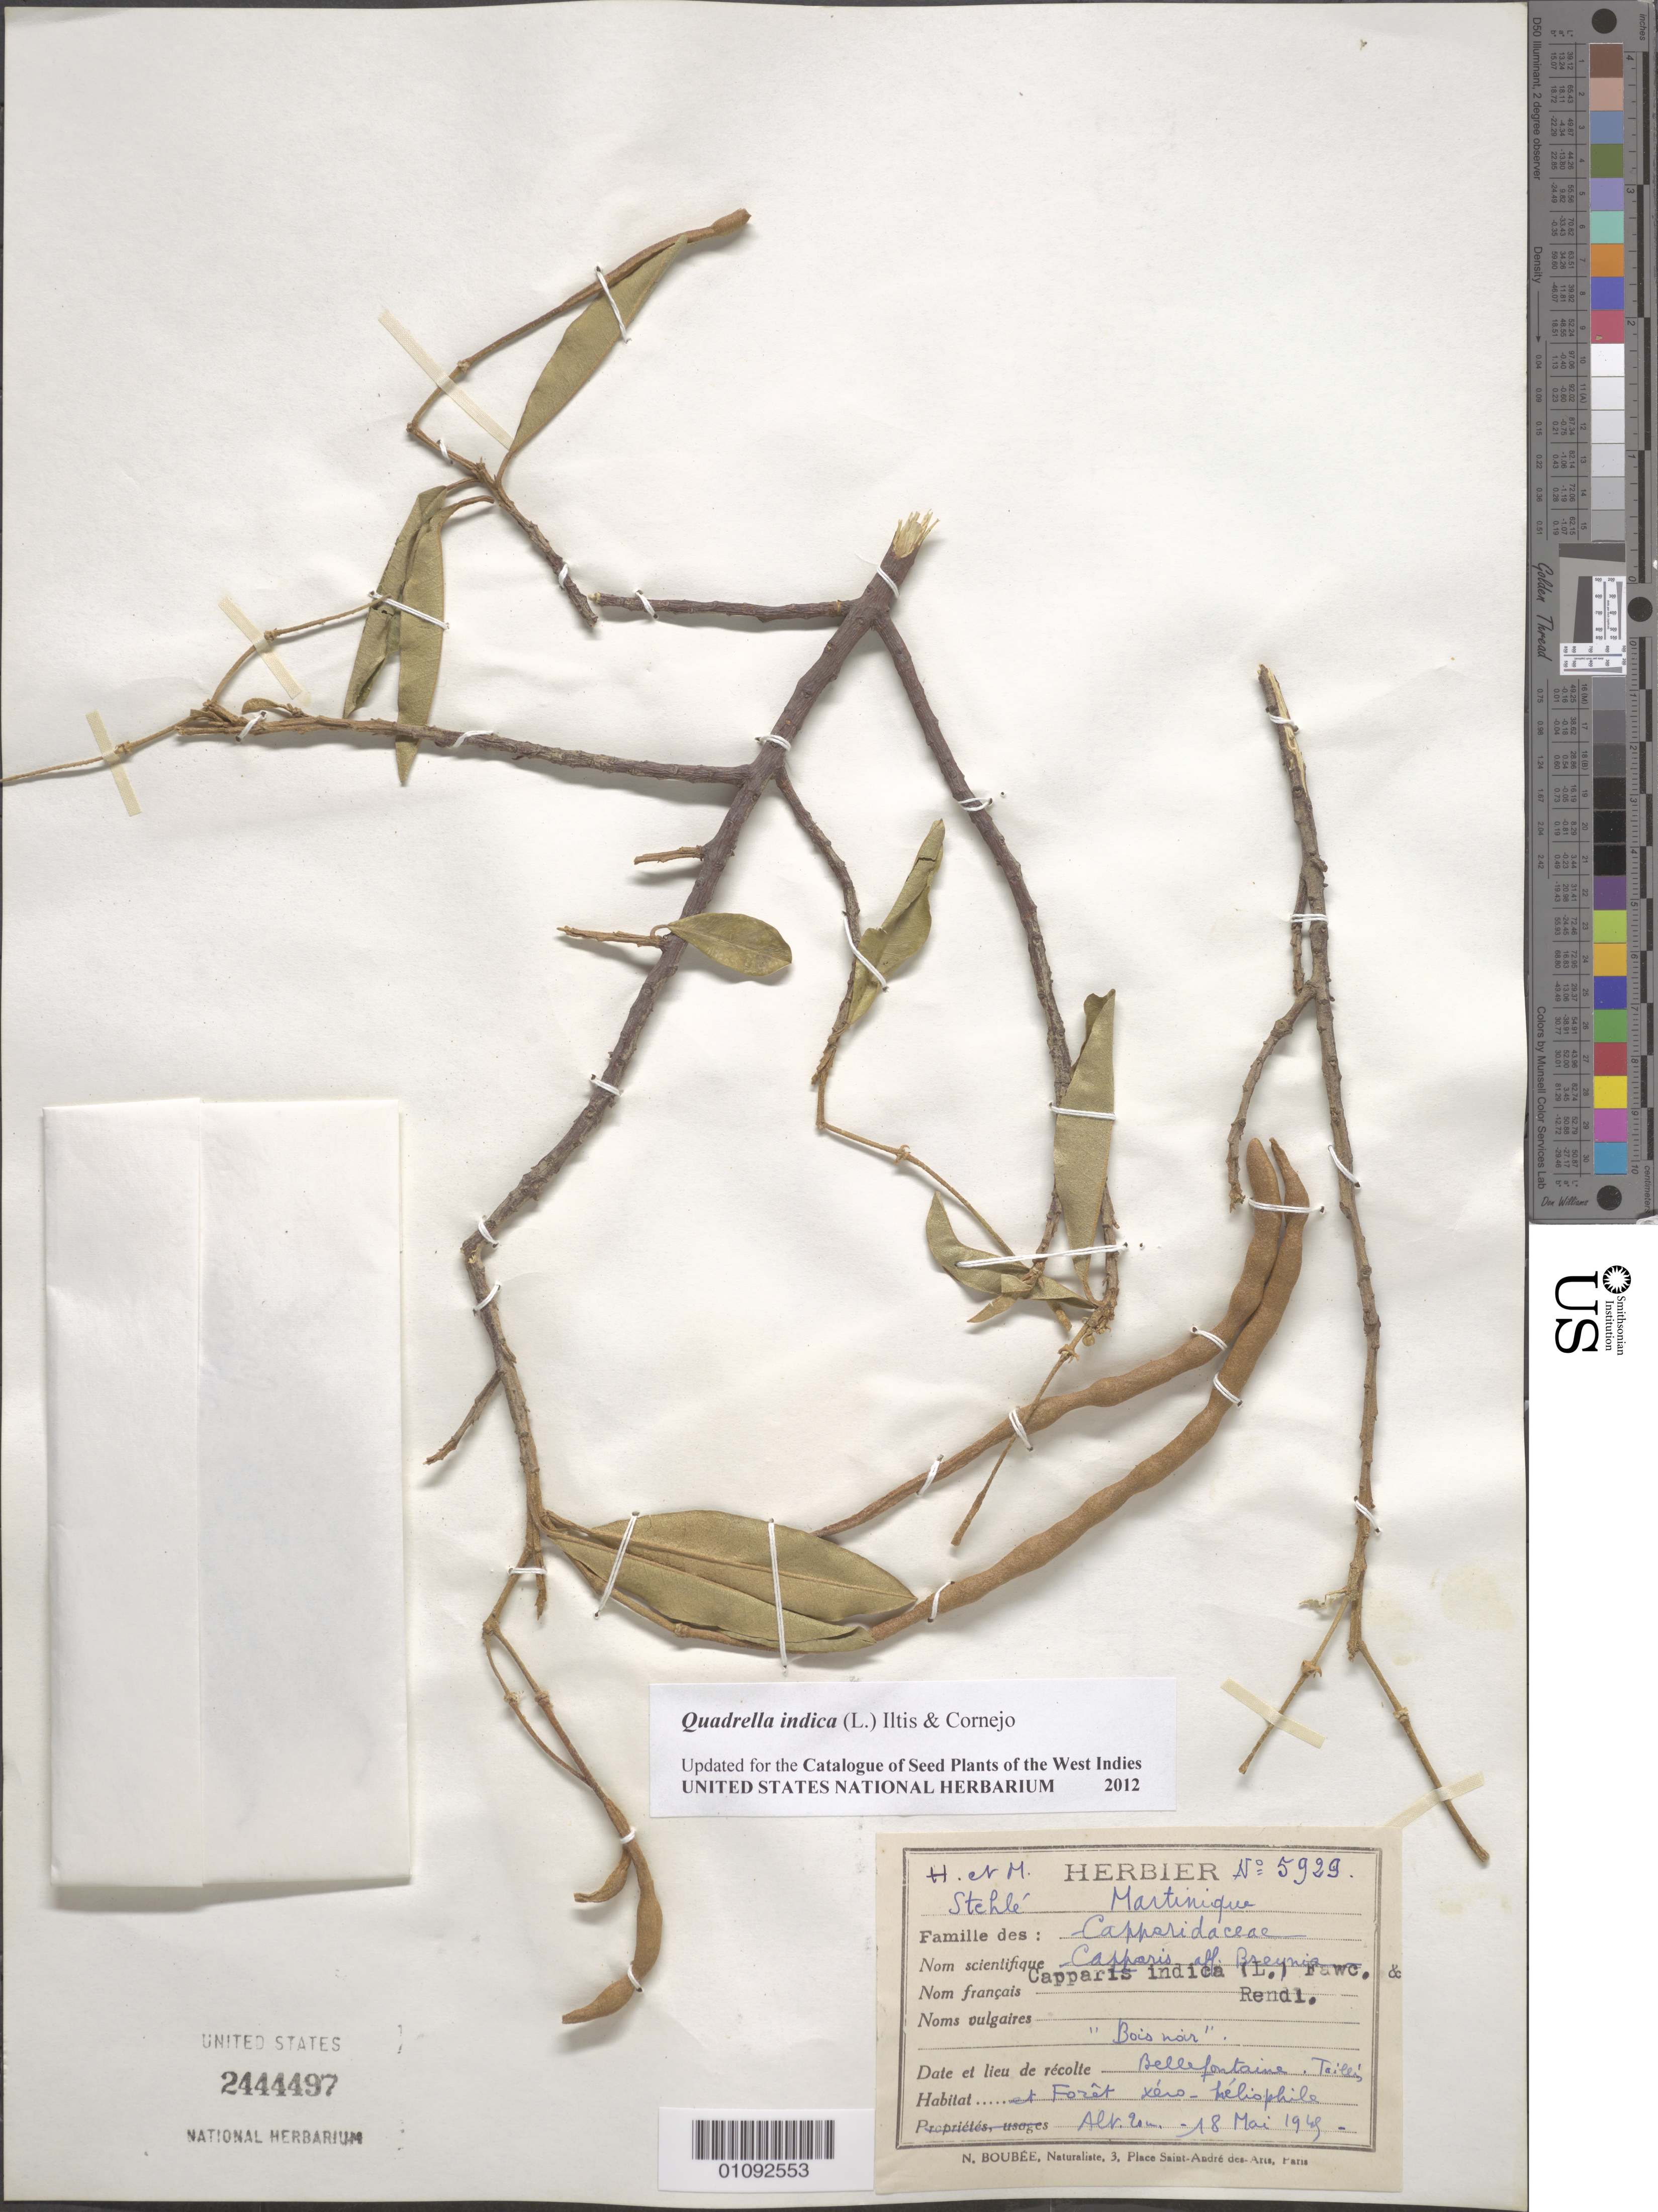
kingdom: Plantae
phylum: Tracheophyta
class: Magnoliopsida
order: Brassicales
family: Capparaceae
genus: Quadrella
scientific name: Quadrella indica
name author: (L.) Iltis & Cornejo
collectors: H. Stehlé & M. Stehlé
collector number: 5929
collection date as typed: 18 May 1945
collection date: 1945-05-18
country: Martinique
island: Martinique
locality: Bellefontaine.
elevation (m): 20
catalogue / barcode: US 2444497